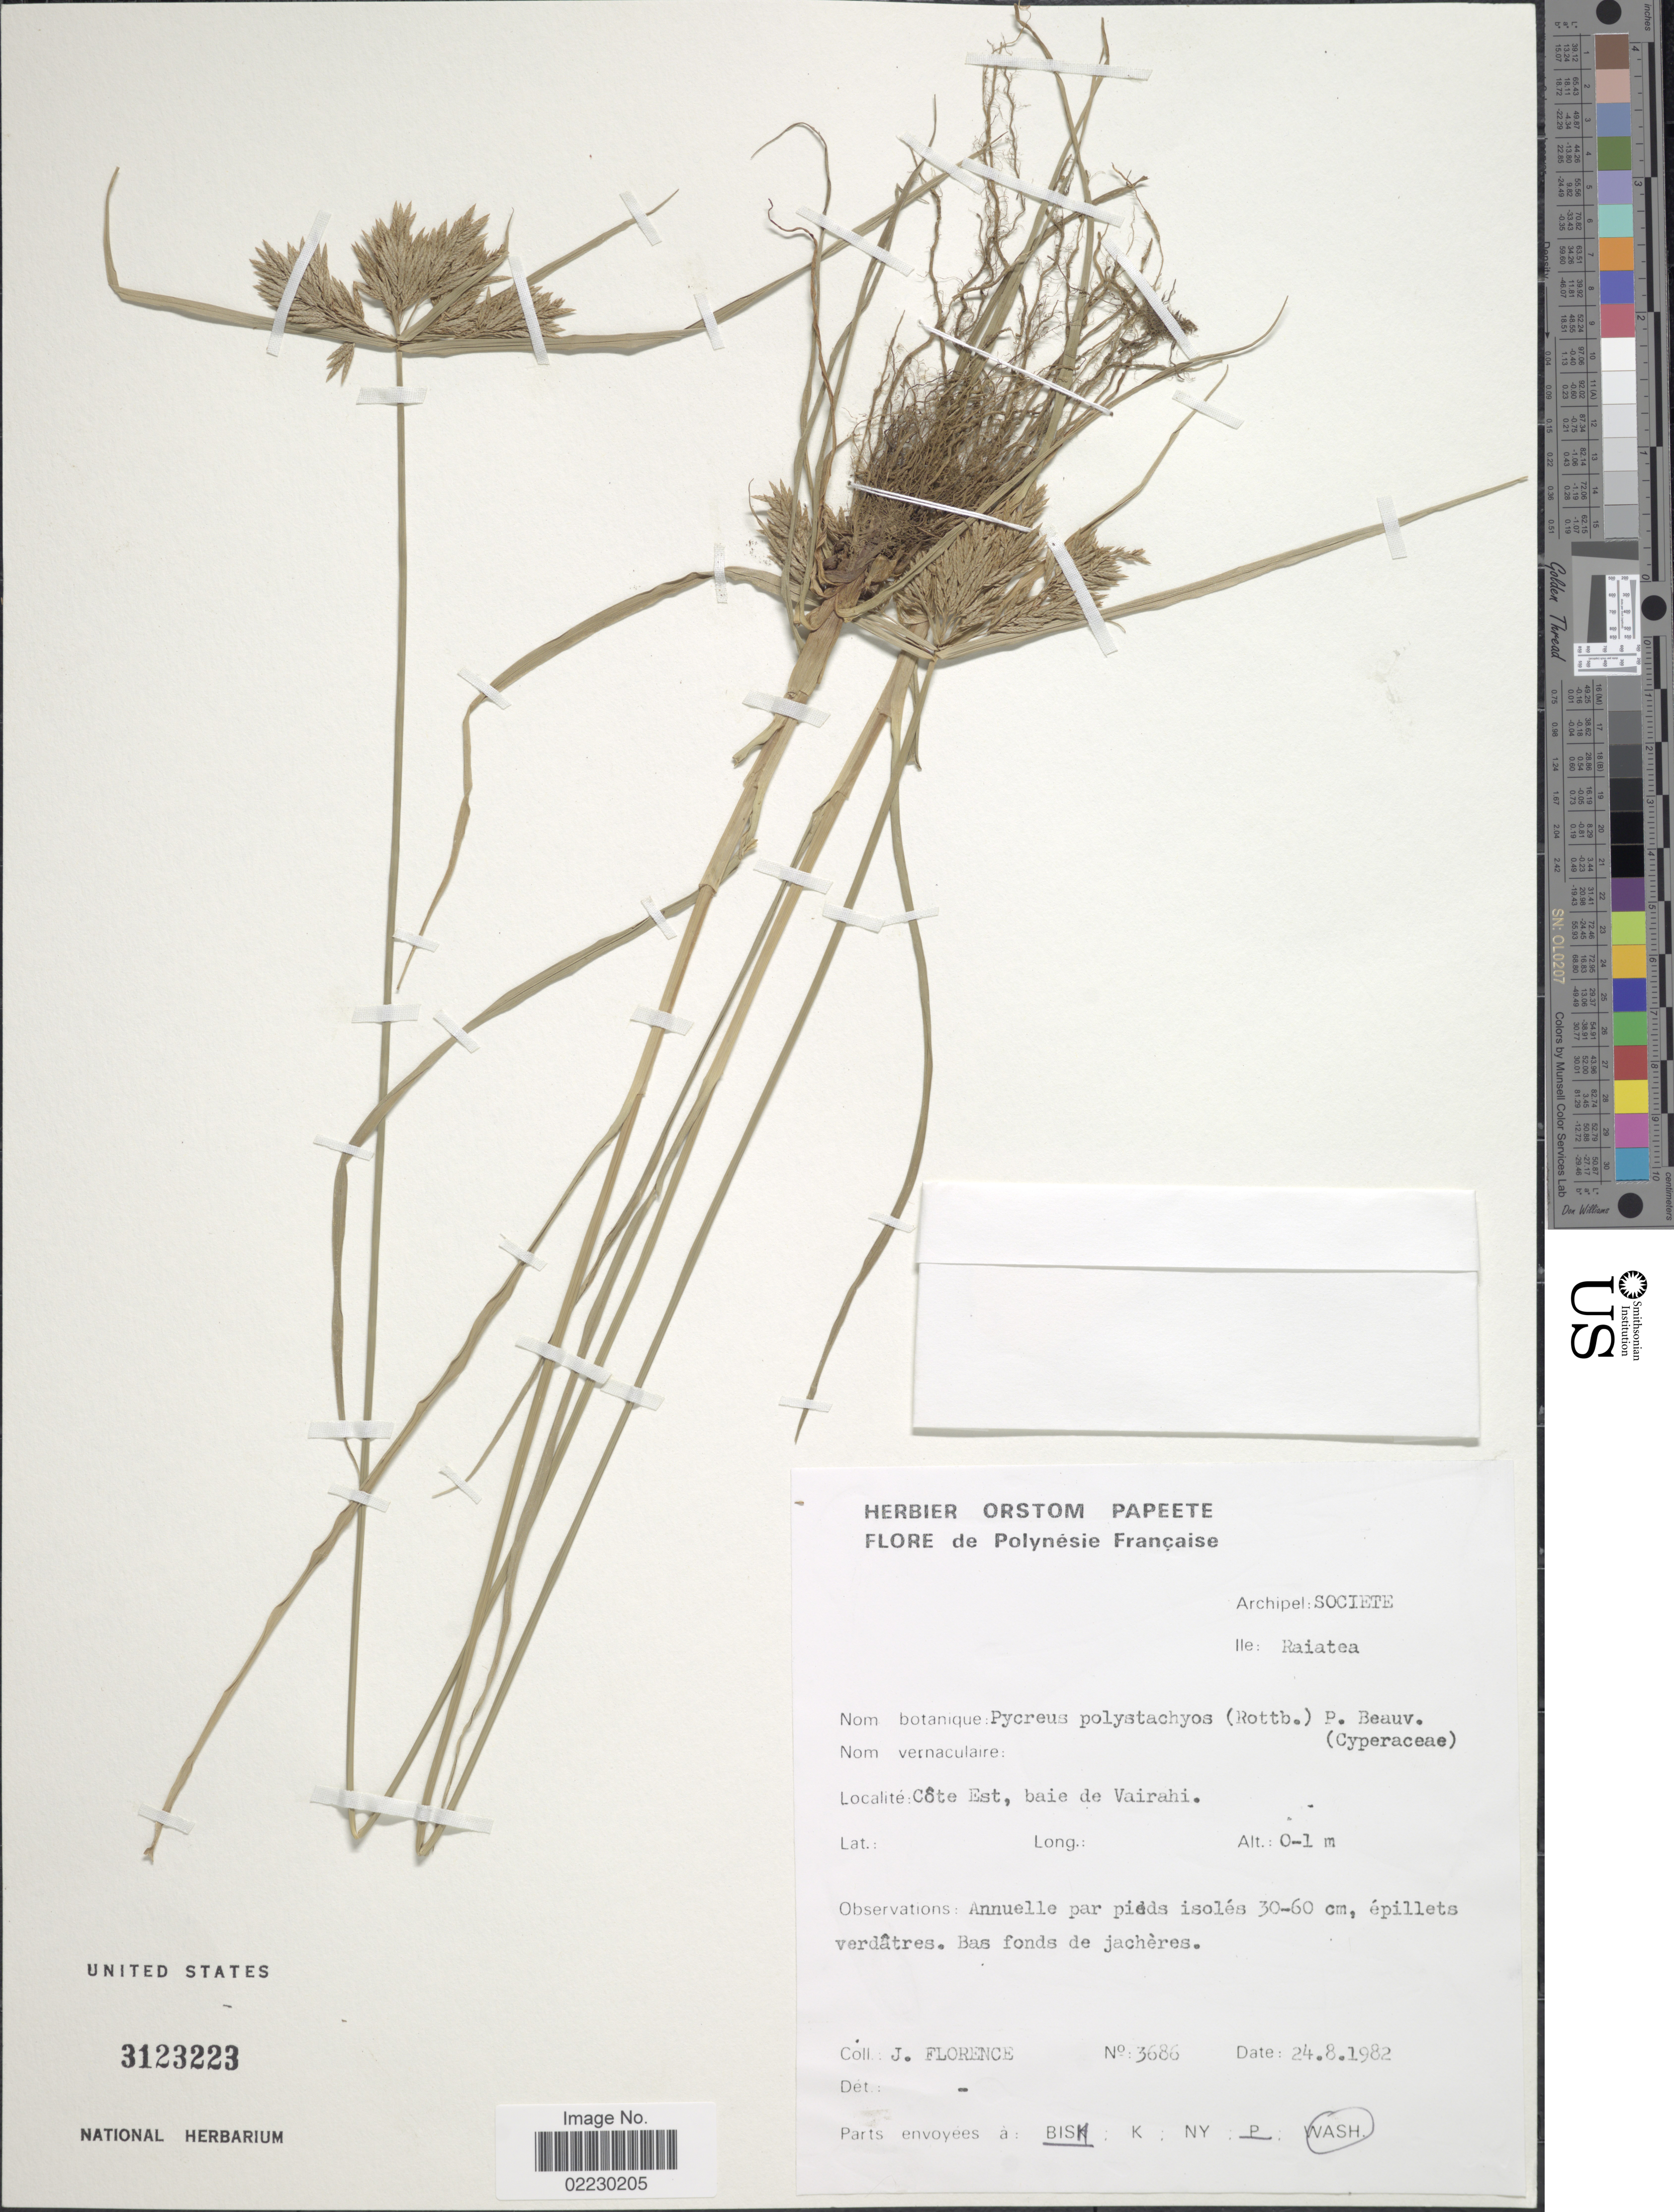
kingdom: Plantae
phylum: Tracheophyta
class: Liliopsida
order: Poales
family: Cyperaceae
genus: Cyperus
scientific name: Cyperus polystachyos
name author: Rottb.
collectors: J. Florence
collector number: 3686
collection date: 1982-08-24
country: French Polynesia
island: Raiatea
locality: Archipel: Societe, Ile: Raiatea, Cote Est, baie de Vairahi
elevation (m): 0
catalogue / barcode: US 3123223